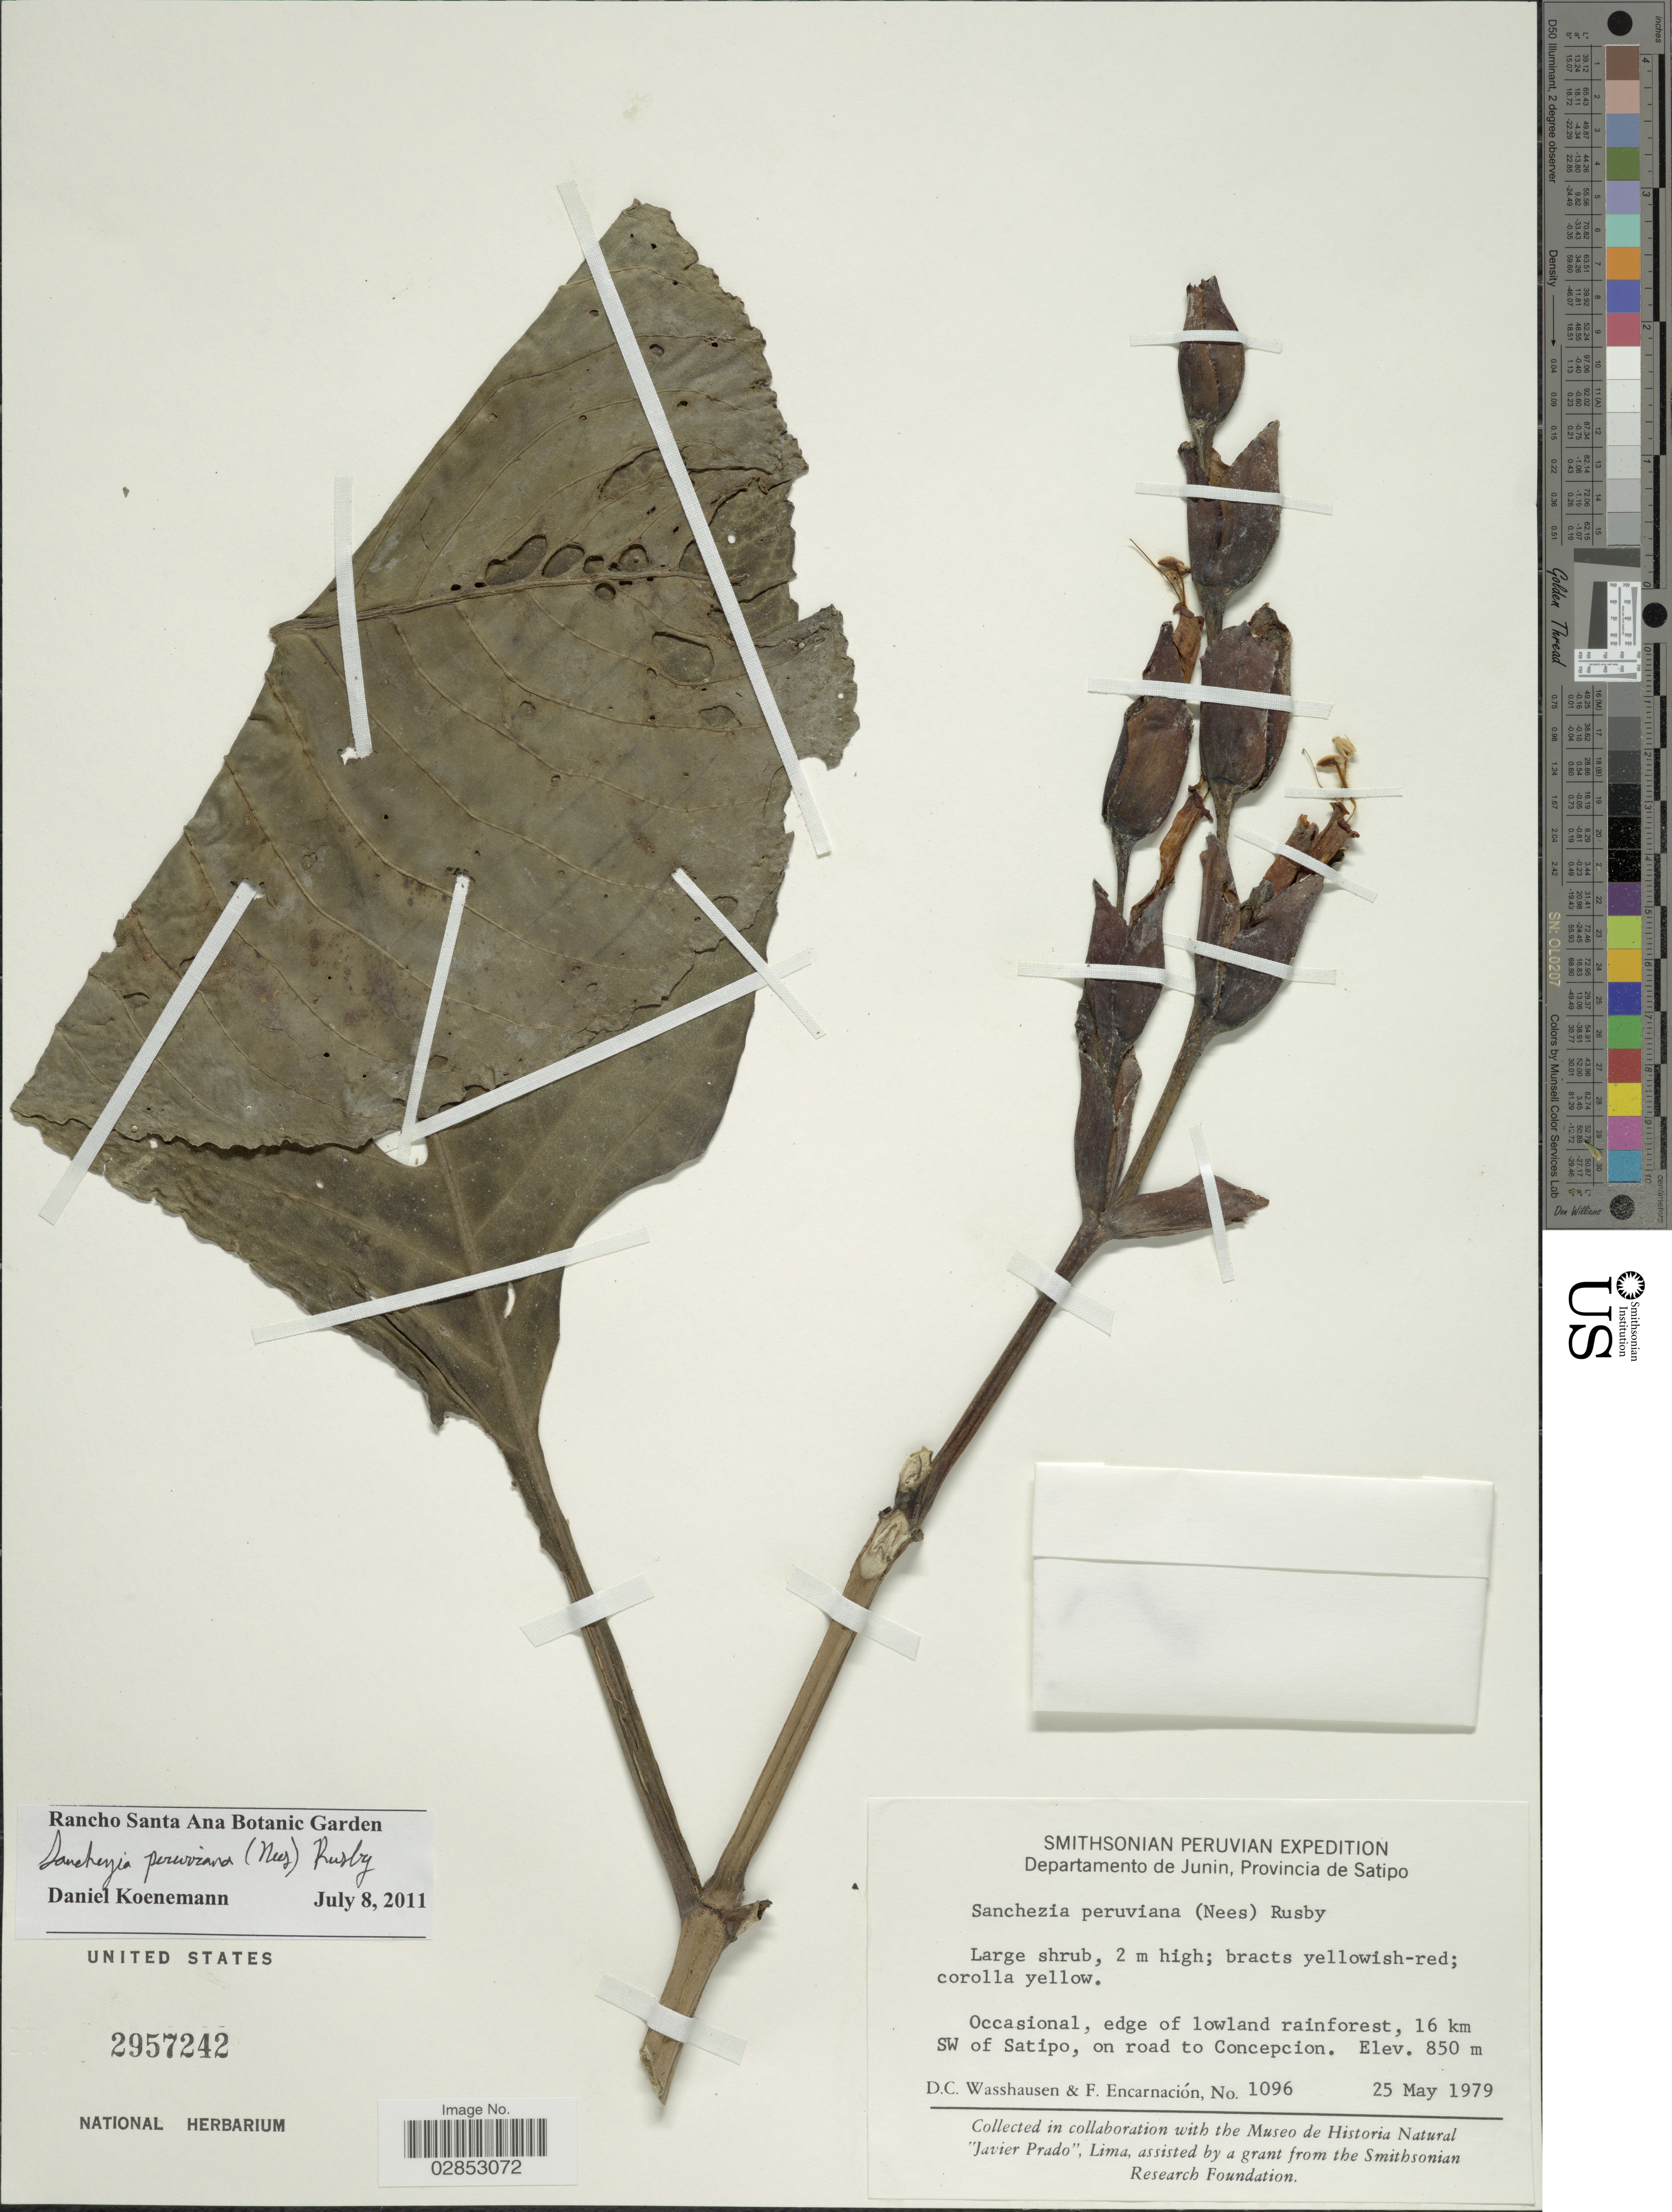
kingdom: Plantae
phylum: Tracheophyta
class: Magnoliopsida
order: Lamiales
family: Acanthaceae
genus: Sanchezia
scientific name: Sanchezia oblonga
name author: Ruiz & Pav.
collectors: D. C. Wasshausen & F. Encarnación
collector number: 1096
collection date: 1979-05-25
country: Peru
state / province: Junín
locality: Departamento de Junin, Provincia de Satipo, 16 km SW of Satipo, on road to Concepcion.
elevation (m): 850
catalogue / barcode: US 2957242